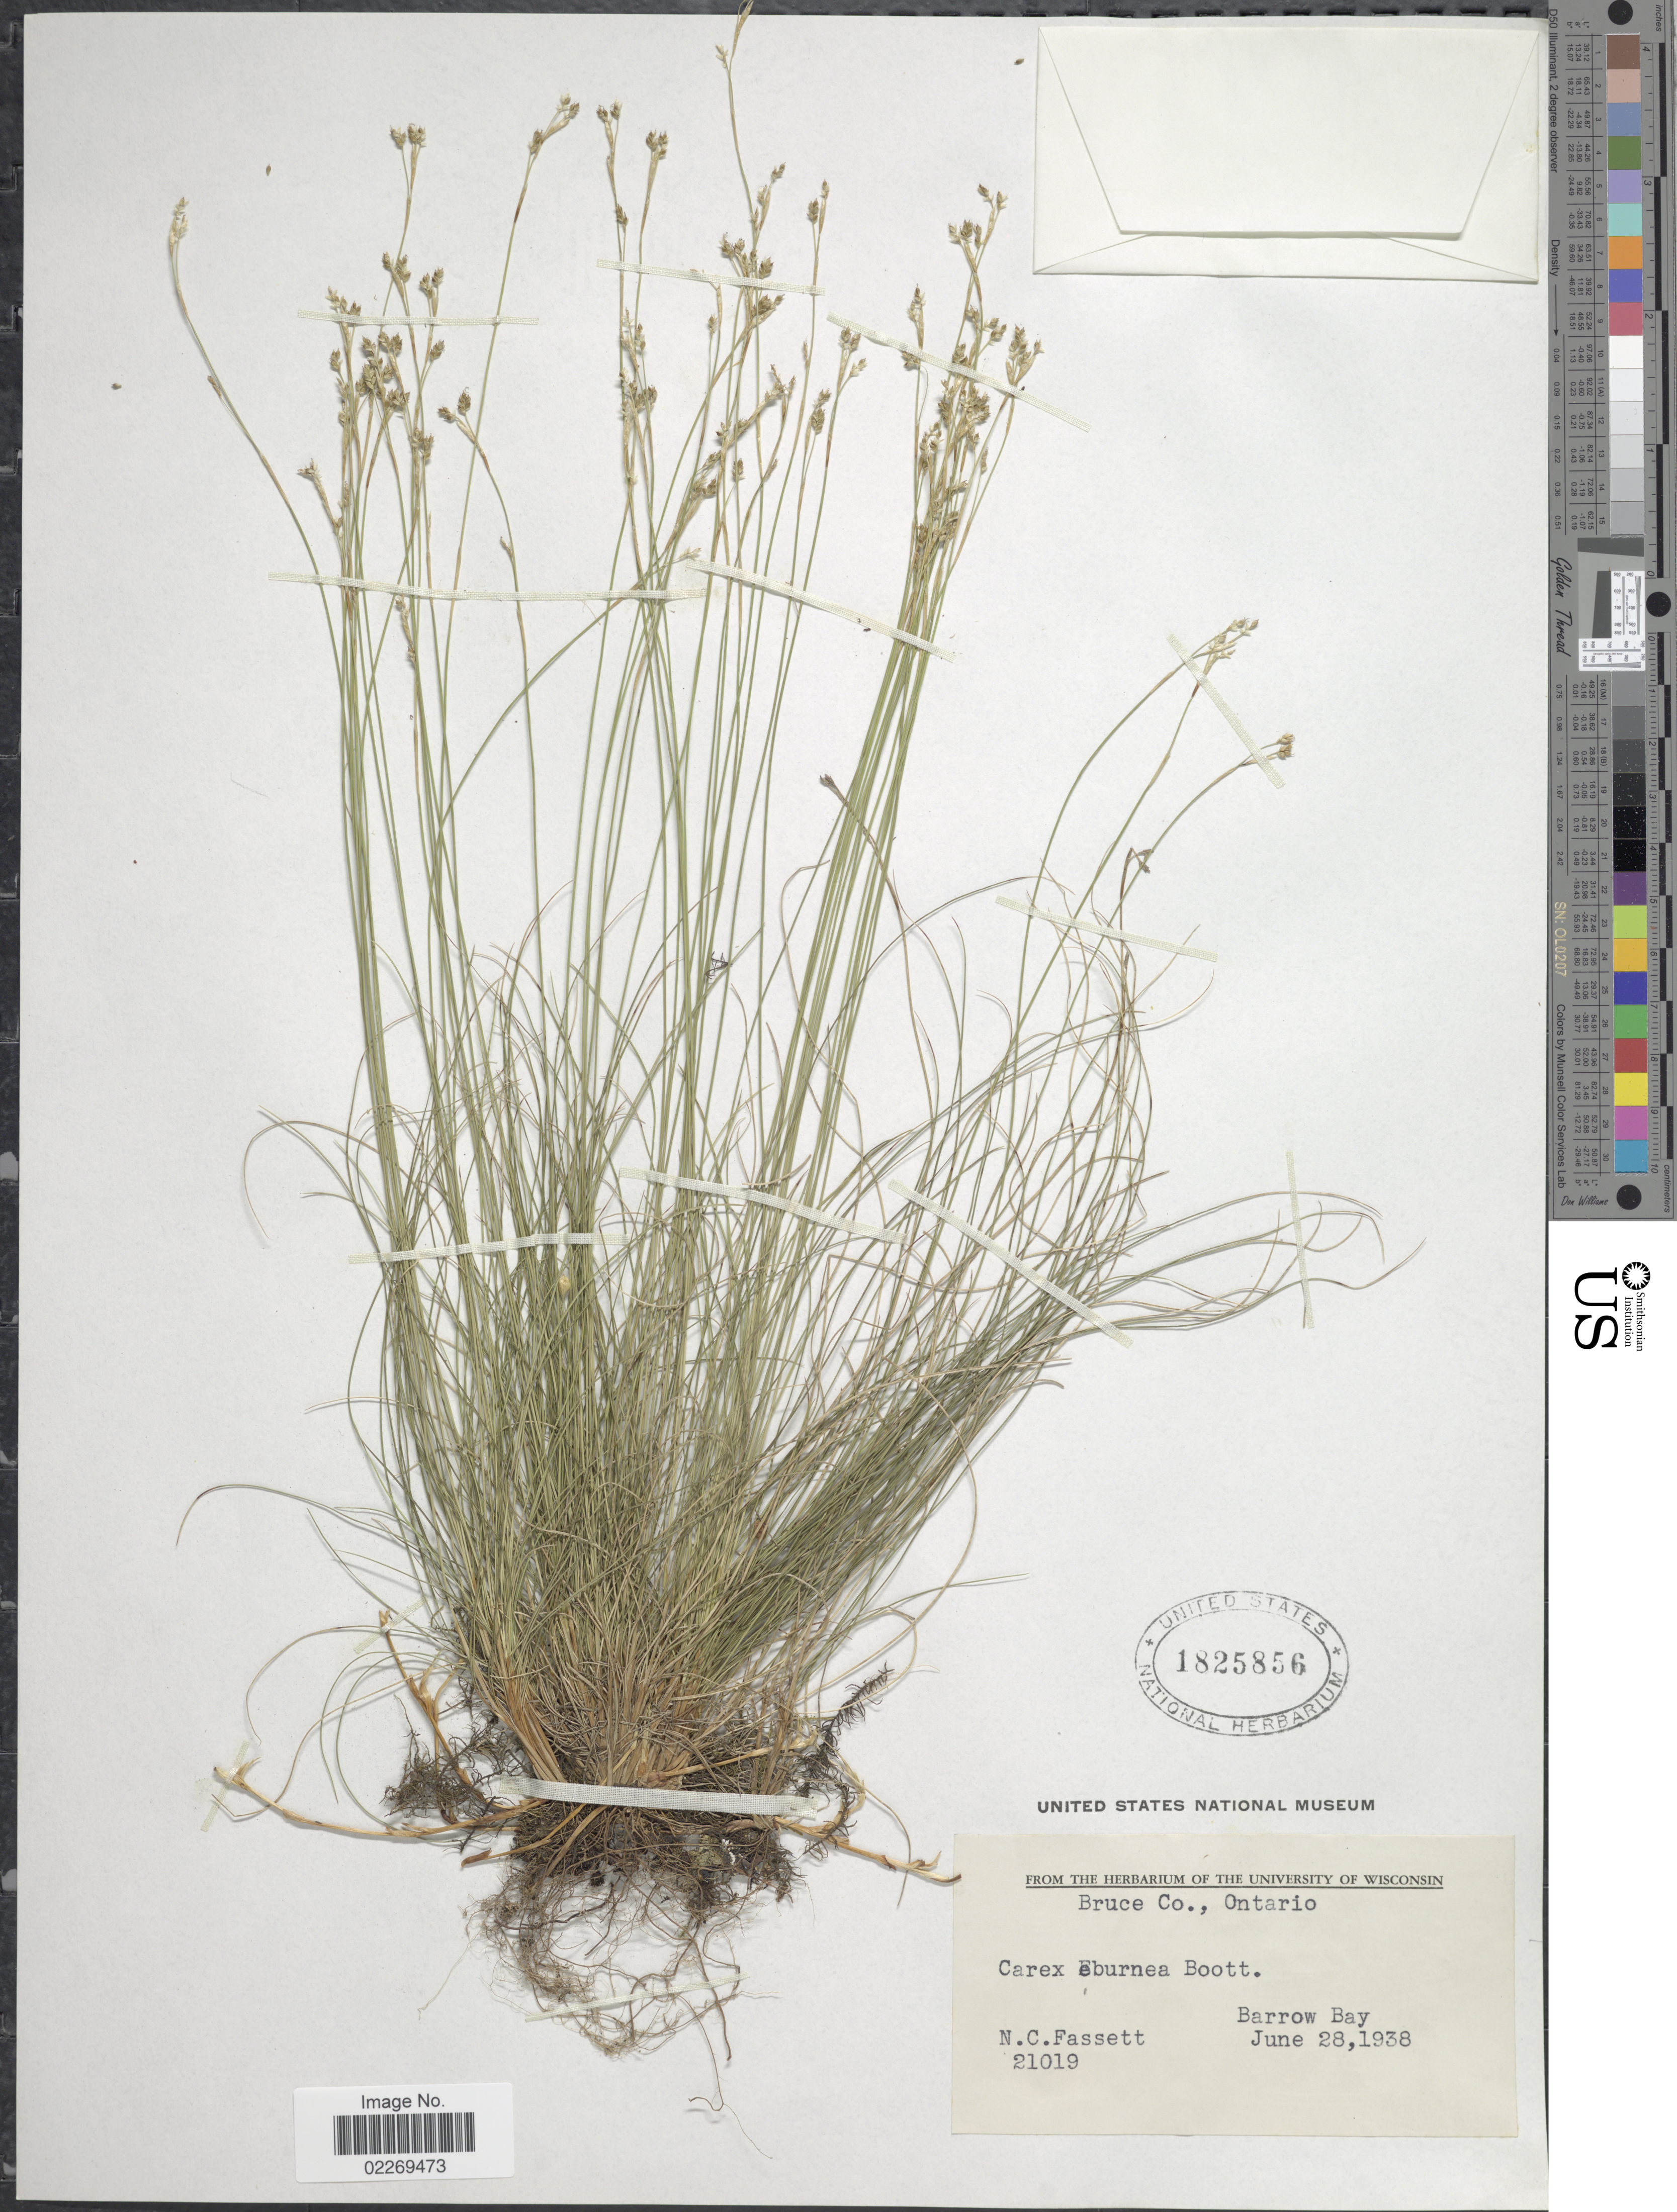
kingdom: Plantae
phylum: Tracheophyta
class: Liliopsida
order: Poales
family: Cyperaceae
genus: Carex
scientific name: Carex eburnea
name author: Boott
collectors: N. C. Fassett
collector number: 21019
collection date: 1938-06-28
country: Canada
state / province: Ontario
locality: Bruce Co. Barrow Bay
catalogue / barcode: US 1825856